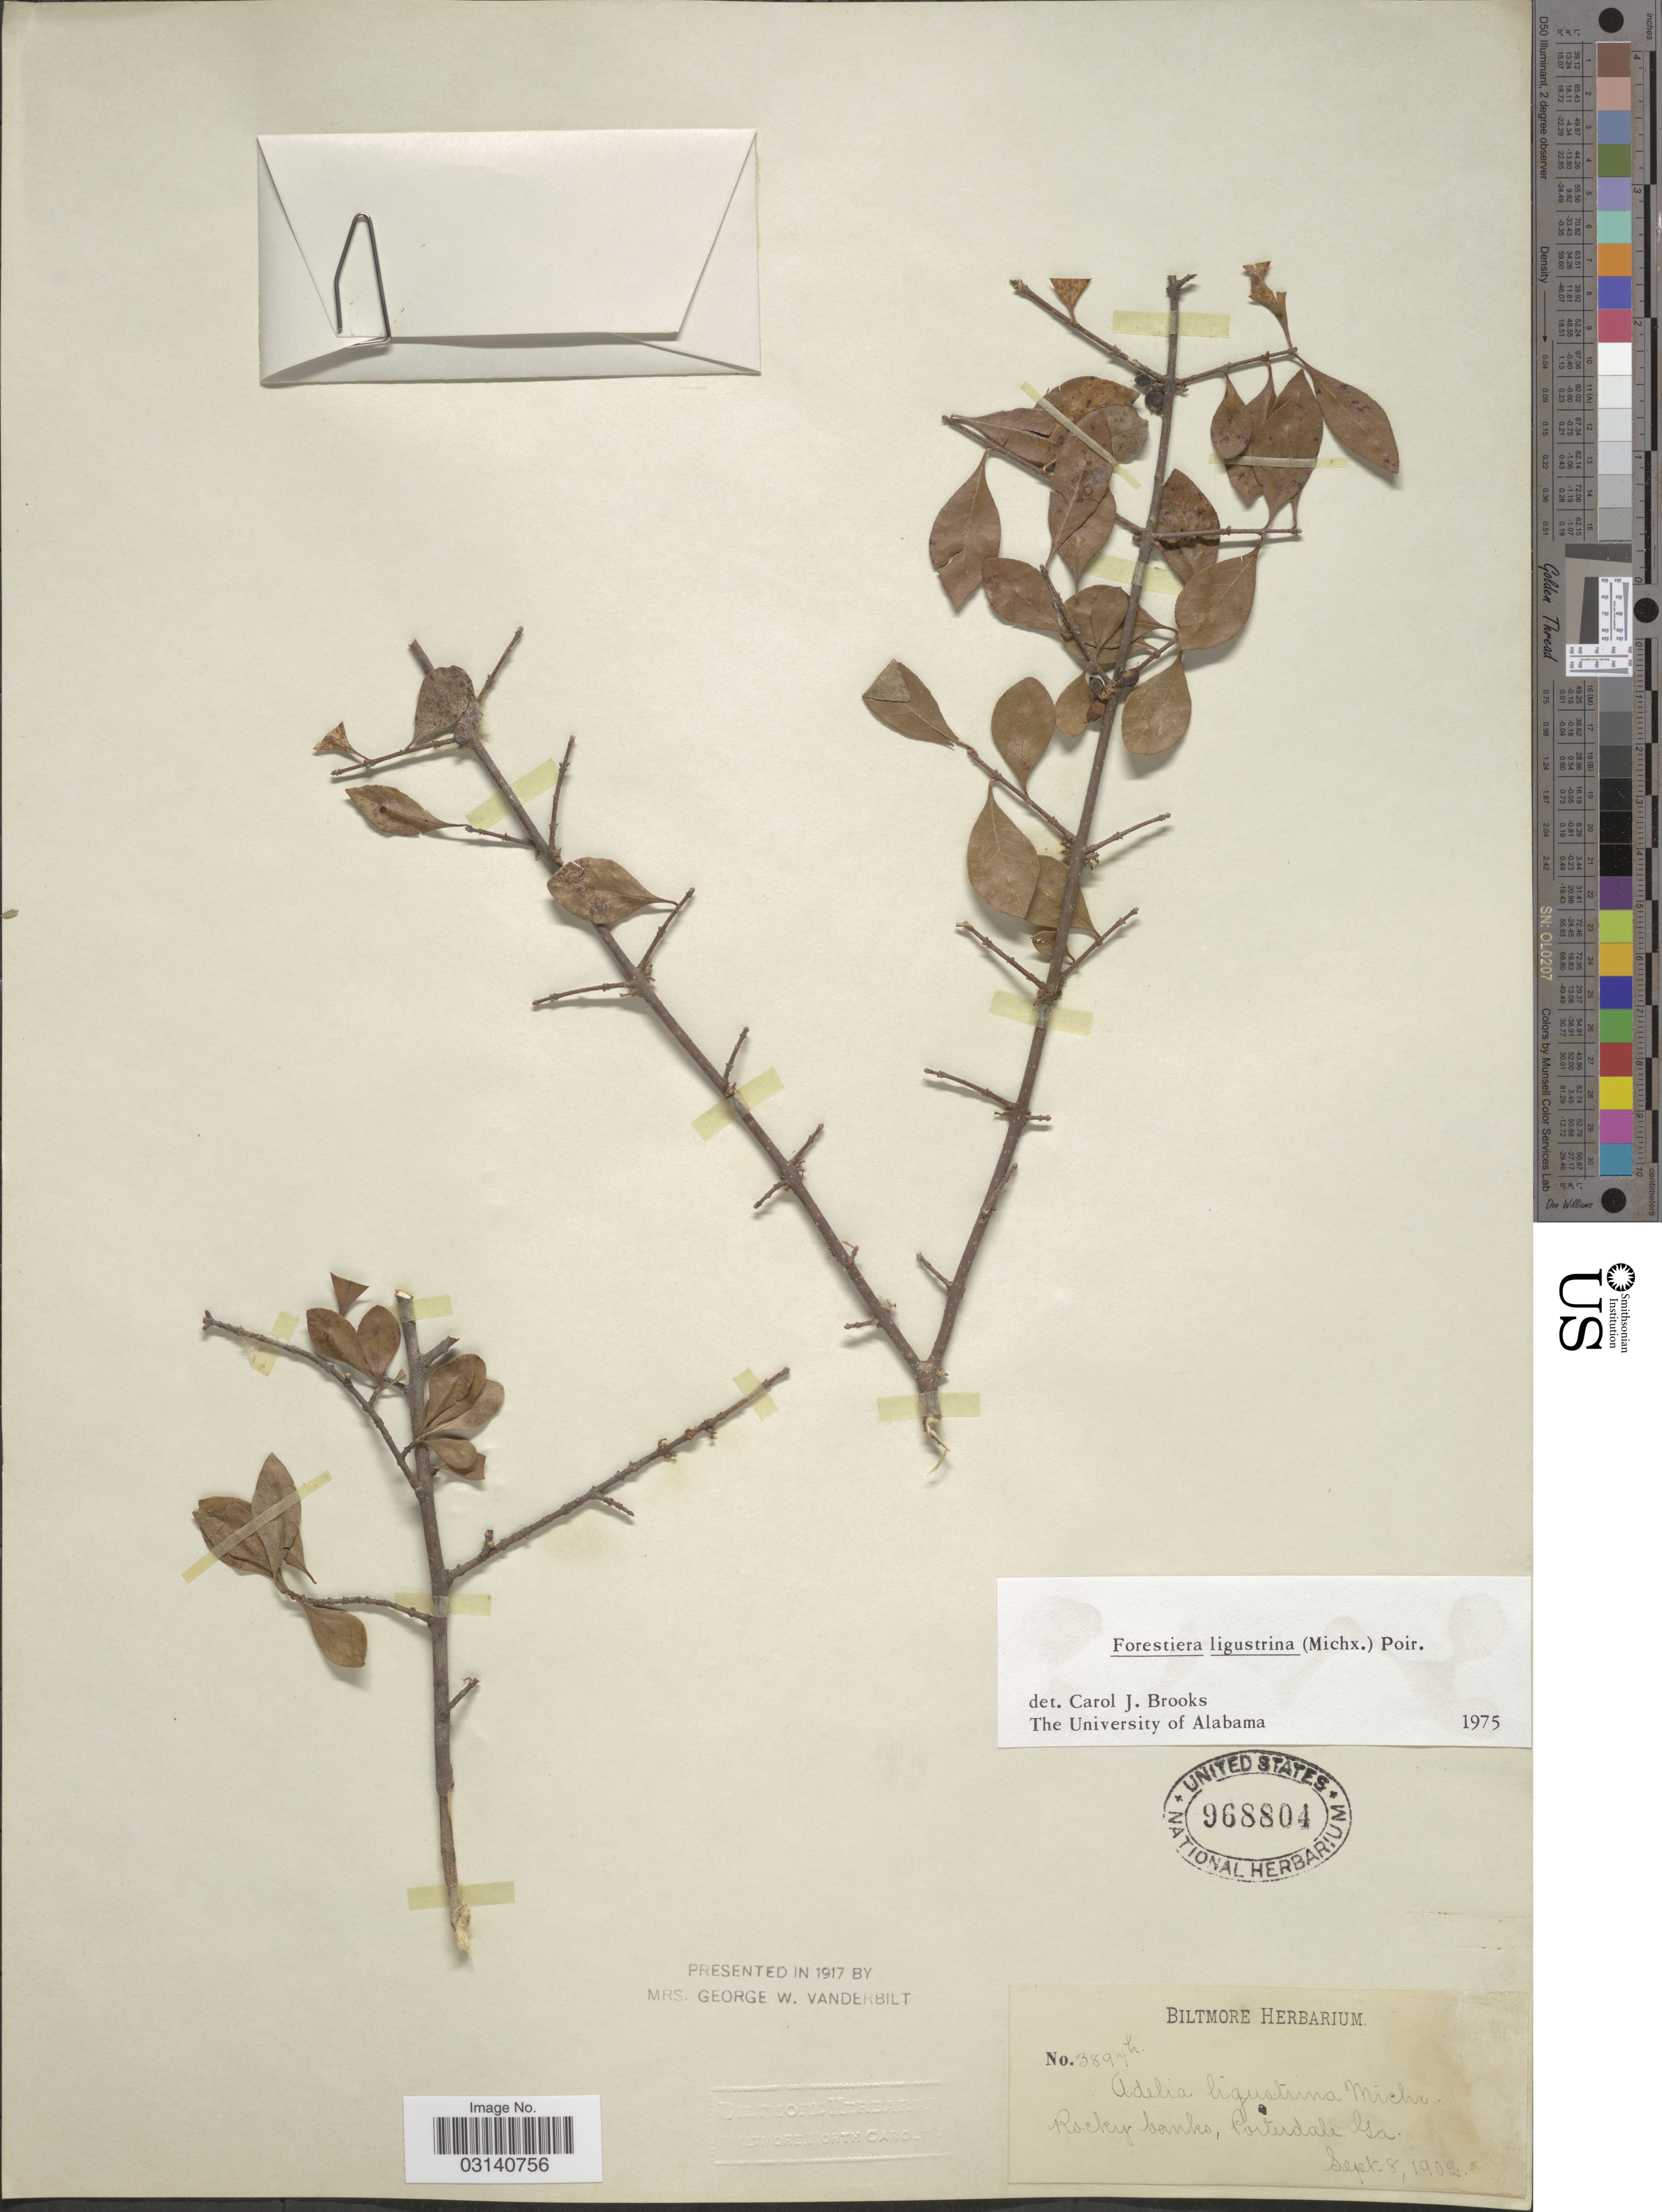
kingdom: Plantae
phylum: Tracheophyta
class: Magnoliopsida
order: Lamiales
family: Oleaceae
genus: Forestiera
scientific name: Forestiera ligustrina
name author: (Michx.) Poir.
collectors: ex herb. Biltmore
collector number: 3897h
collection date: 1902-09-08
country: United States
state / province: Georgia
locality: Rocky banks, Porterdale.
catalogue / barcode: US 968804